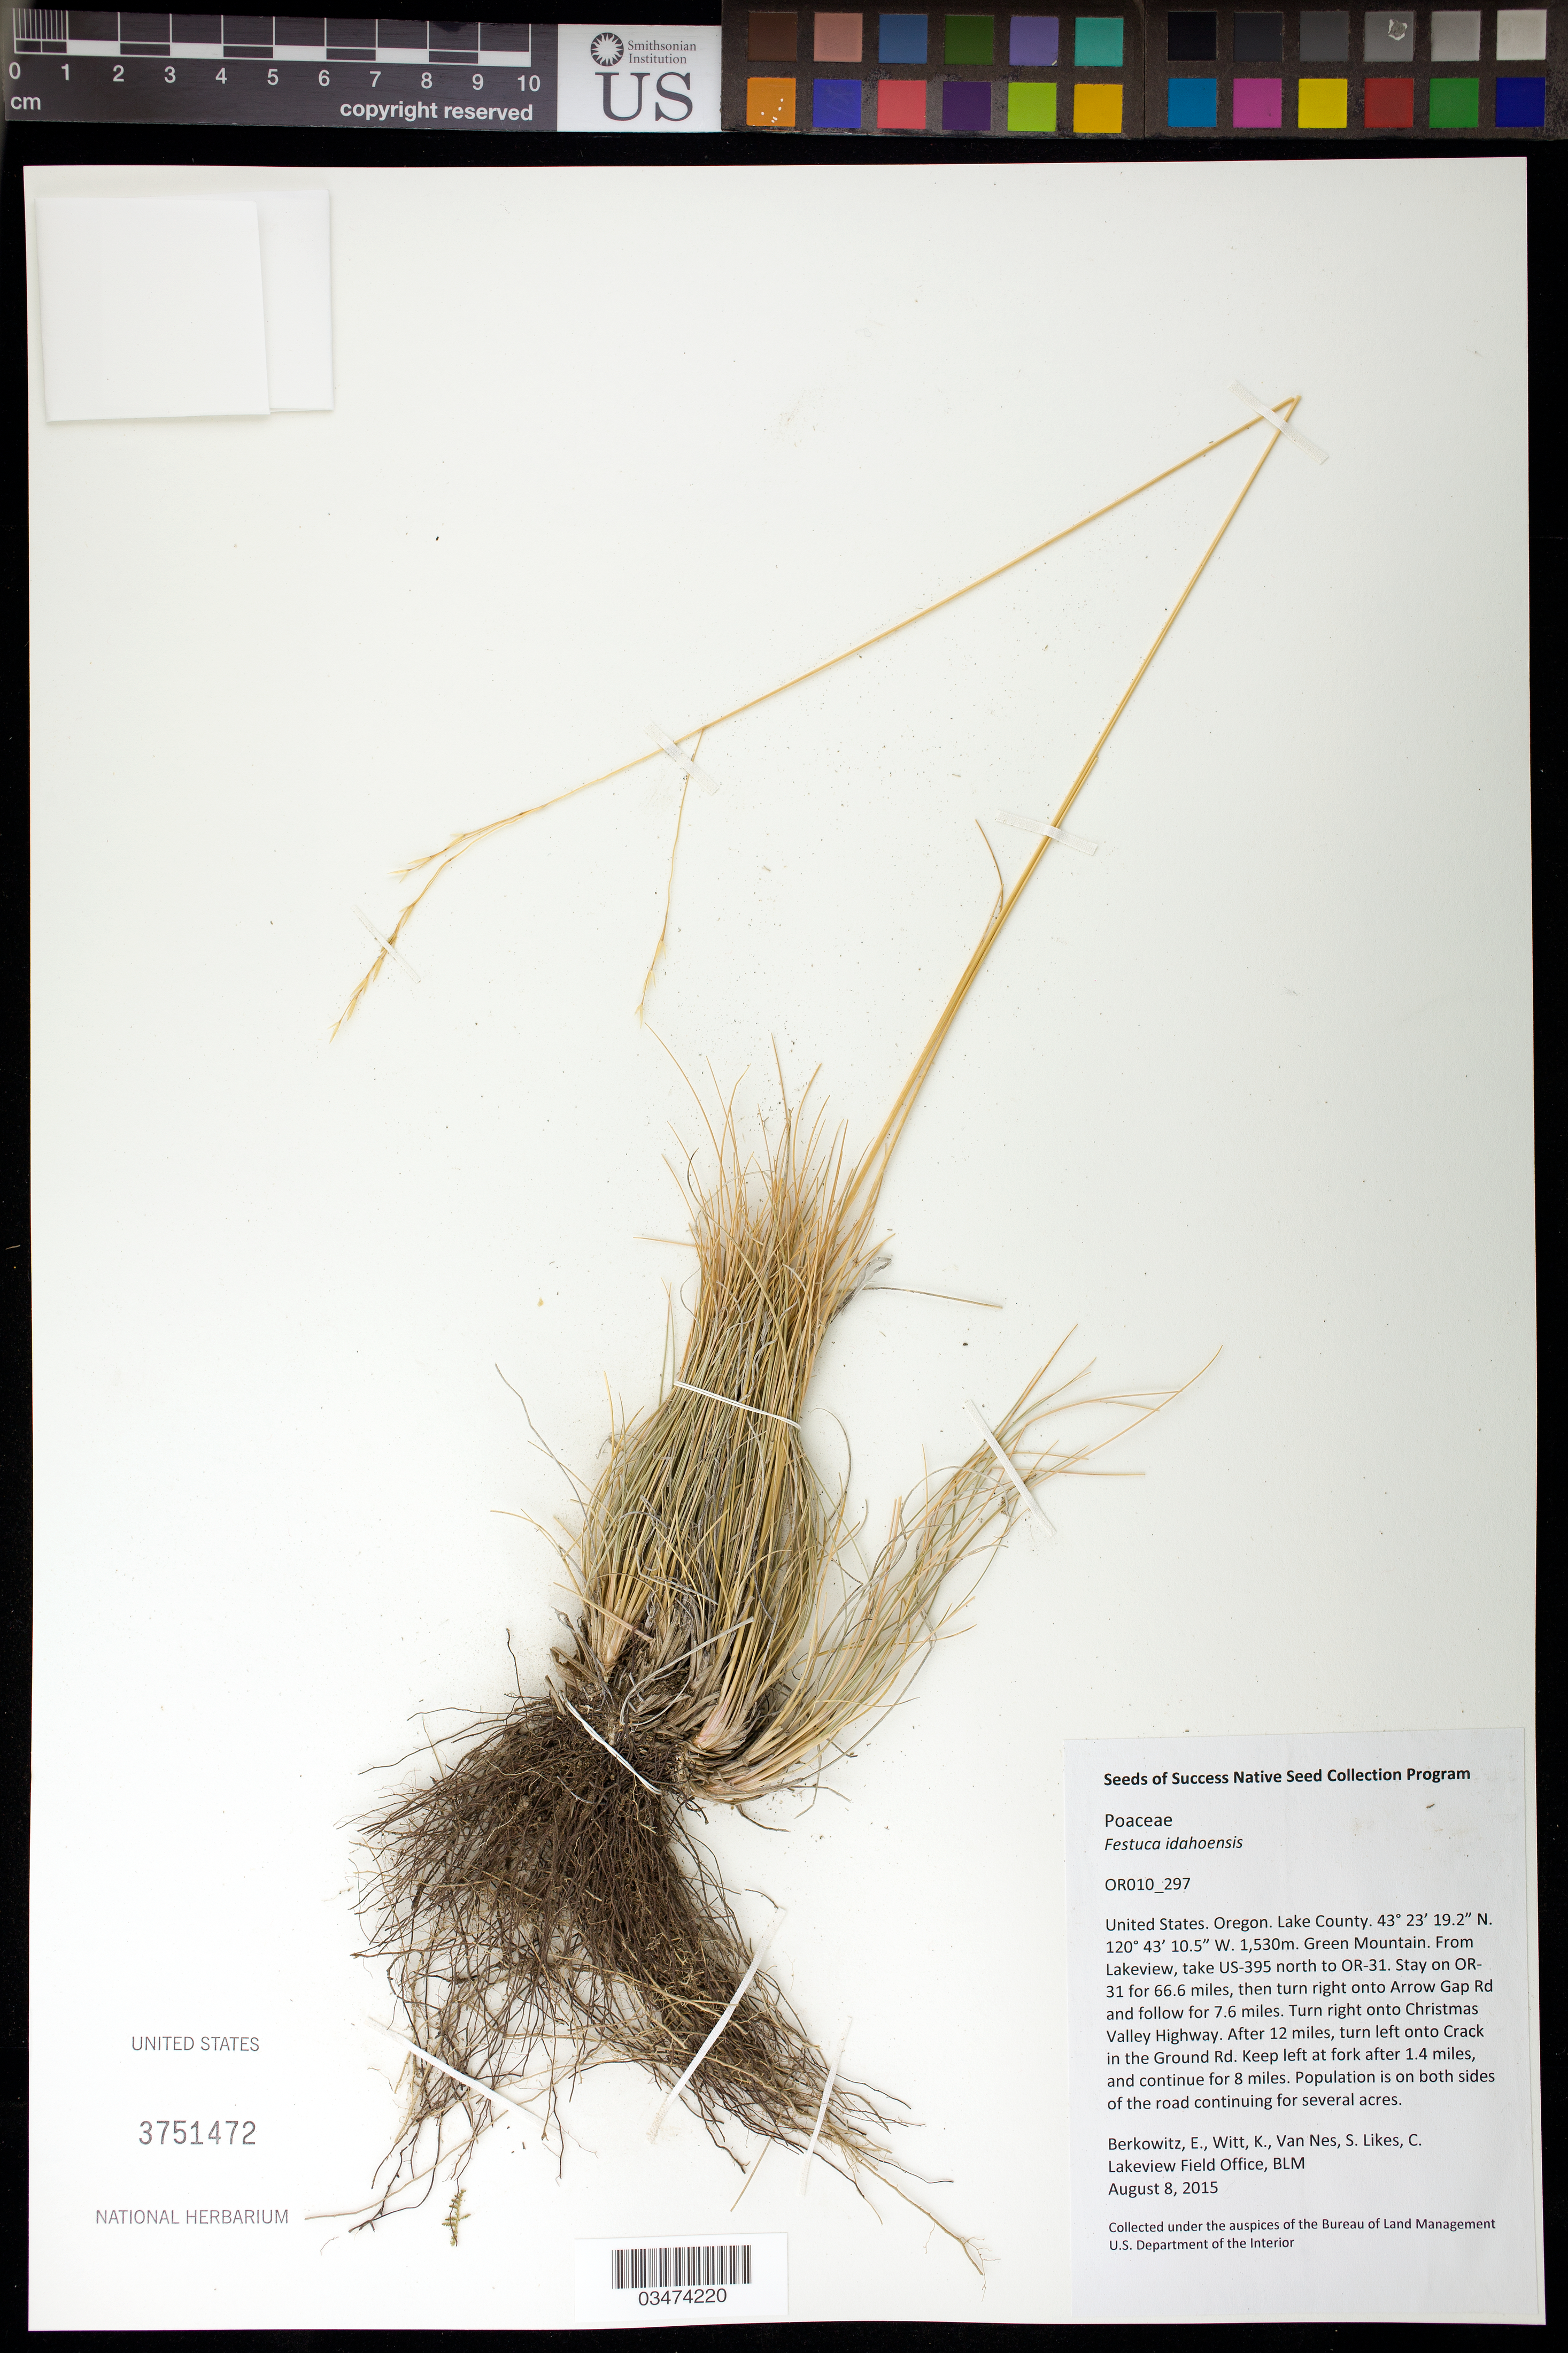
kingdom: Plantae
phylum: Tracheophyta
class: Liliopsida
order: Poales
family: Poaceae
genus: Festuca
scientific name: Festuca idahoensis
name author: Elmer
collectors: E. Berkowitz, C. Likes, S. Van Nes & K. Witt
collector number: OR010-297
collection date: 2015-08-08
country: United States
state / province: Oregon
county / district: Lake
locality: Lakeview Resource Area, Green Mountain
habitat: Sandy, low sage, bunchgrass community with intermixed juniper trees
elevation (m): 466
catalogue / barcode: US 3751472